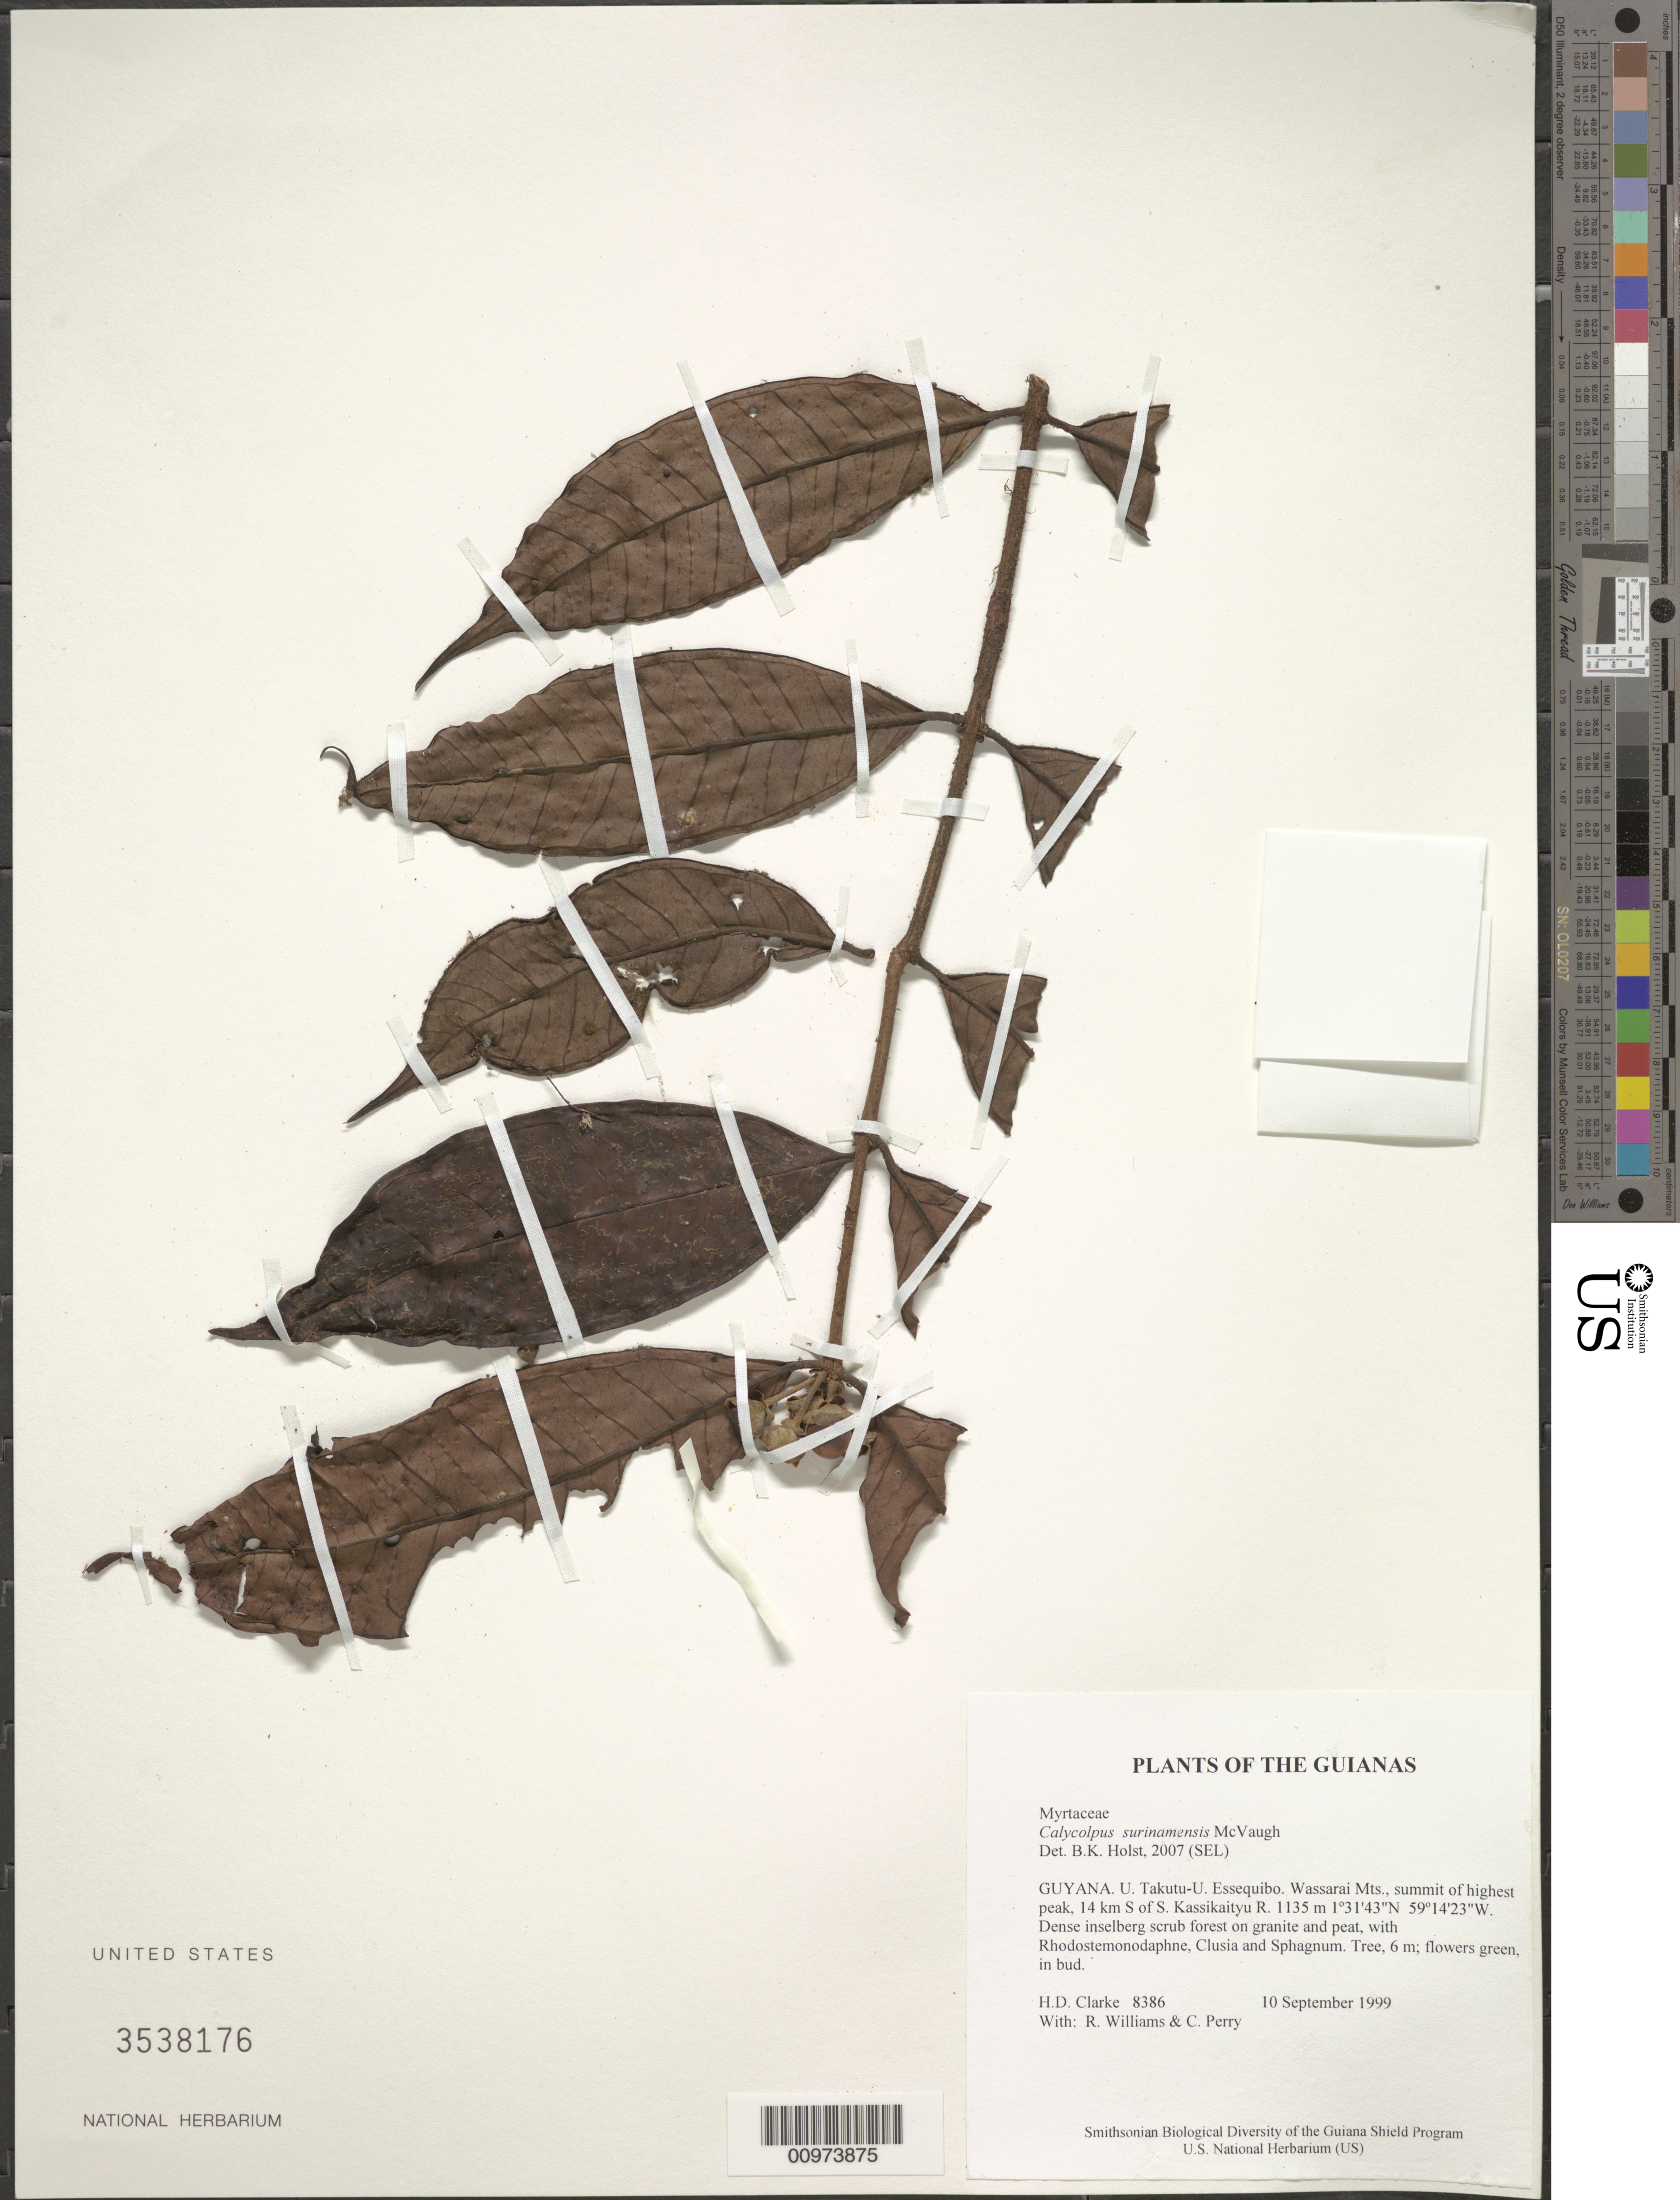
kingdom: Plantae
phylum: Tracheophyta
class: Magnoliopsida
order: Myrtales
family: Myrtaceae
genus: Calycolpus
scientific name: Calycolpus surinamensis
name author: McVaugh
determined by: Holst, Bruce K.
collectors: H. D. Clarke, R. Williams & C. Perry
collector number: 8386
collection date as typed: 10 September 1999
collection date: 1999-09-10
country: Guyana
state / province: U. Takutu-U. Essequibo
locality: Wassarai Mts., summit of highest peak, 14 km S of S. Kassikaityu R.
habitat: Dense inselberg scrub forest on granite and peat, with Rhodostemonodaphne, Clusia and Sphagnum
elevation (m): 1135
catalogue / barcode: US 3538176